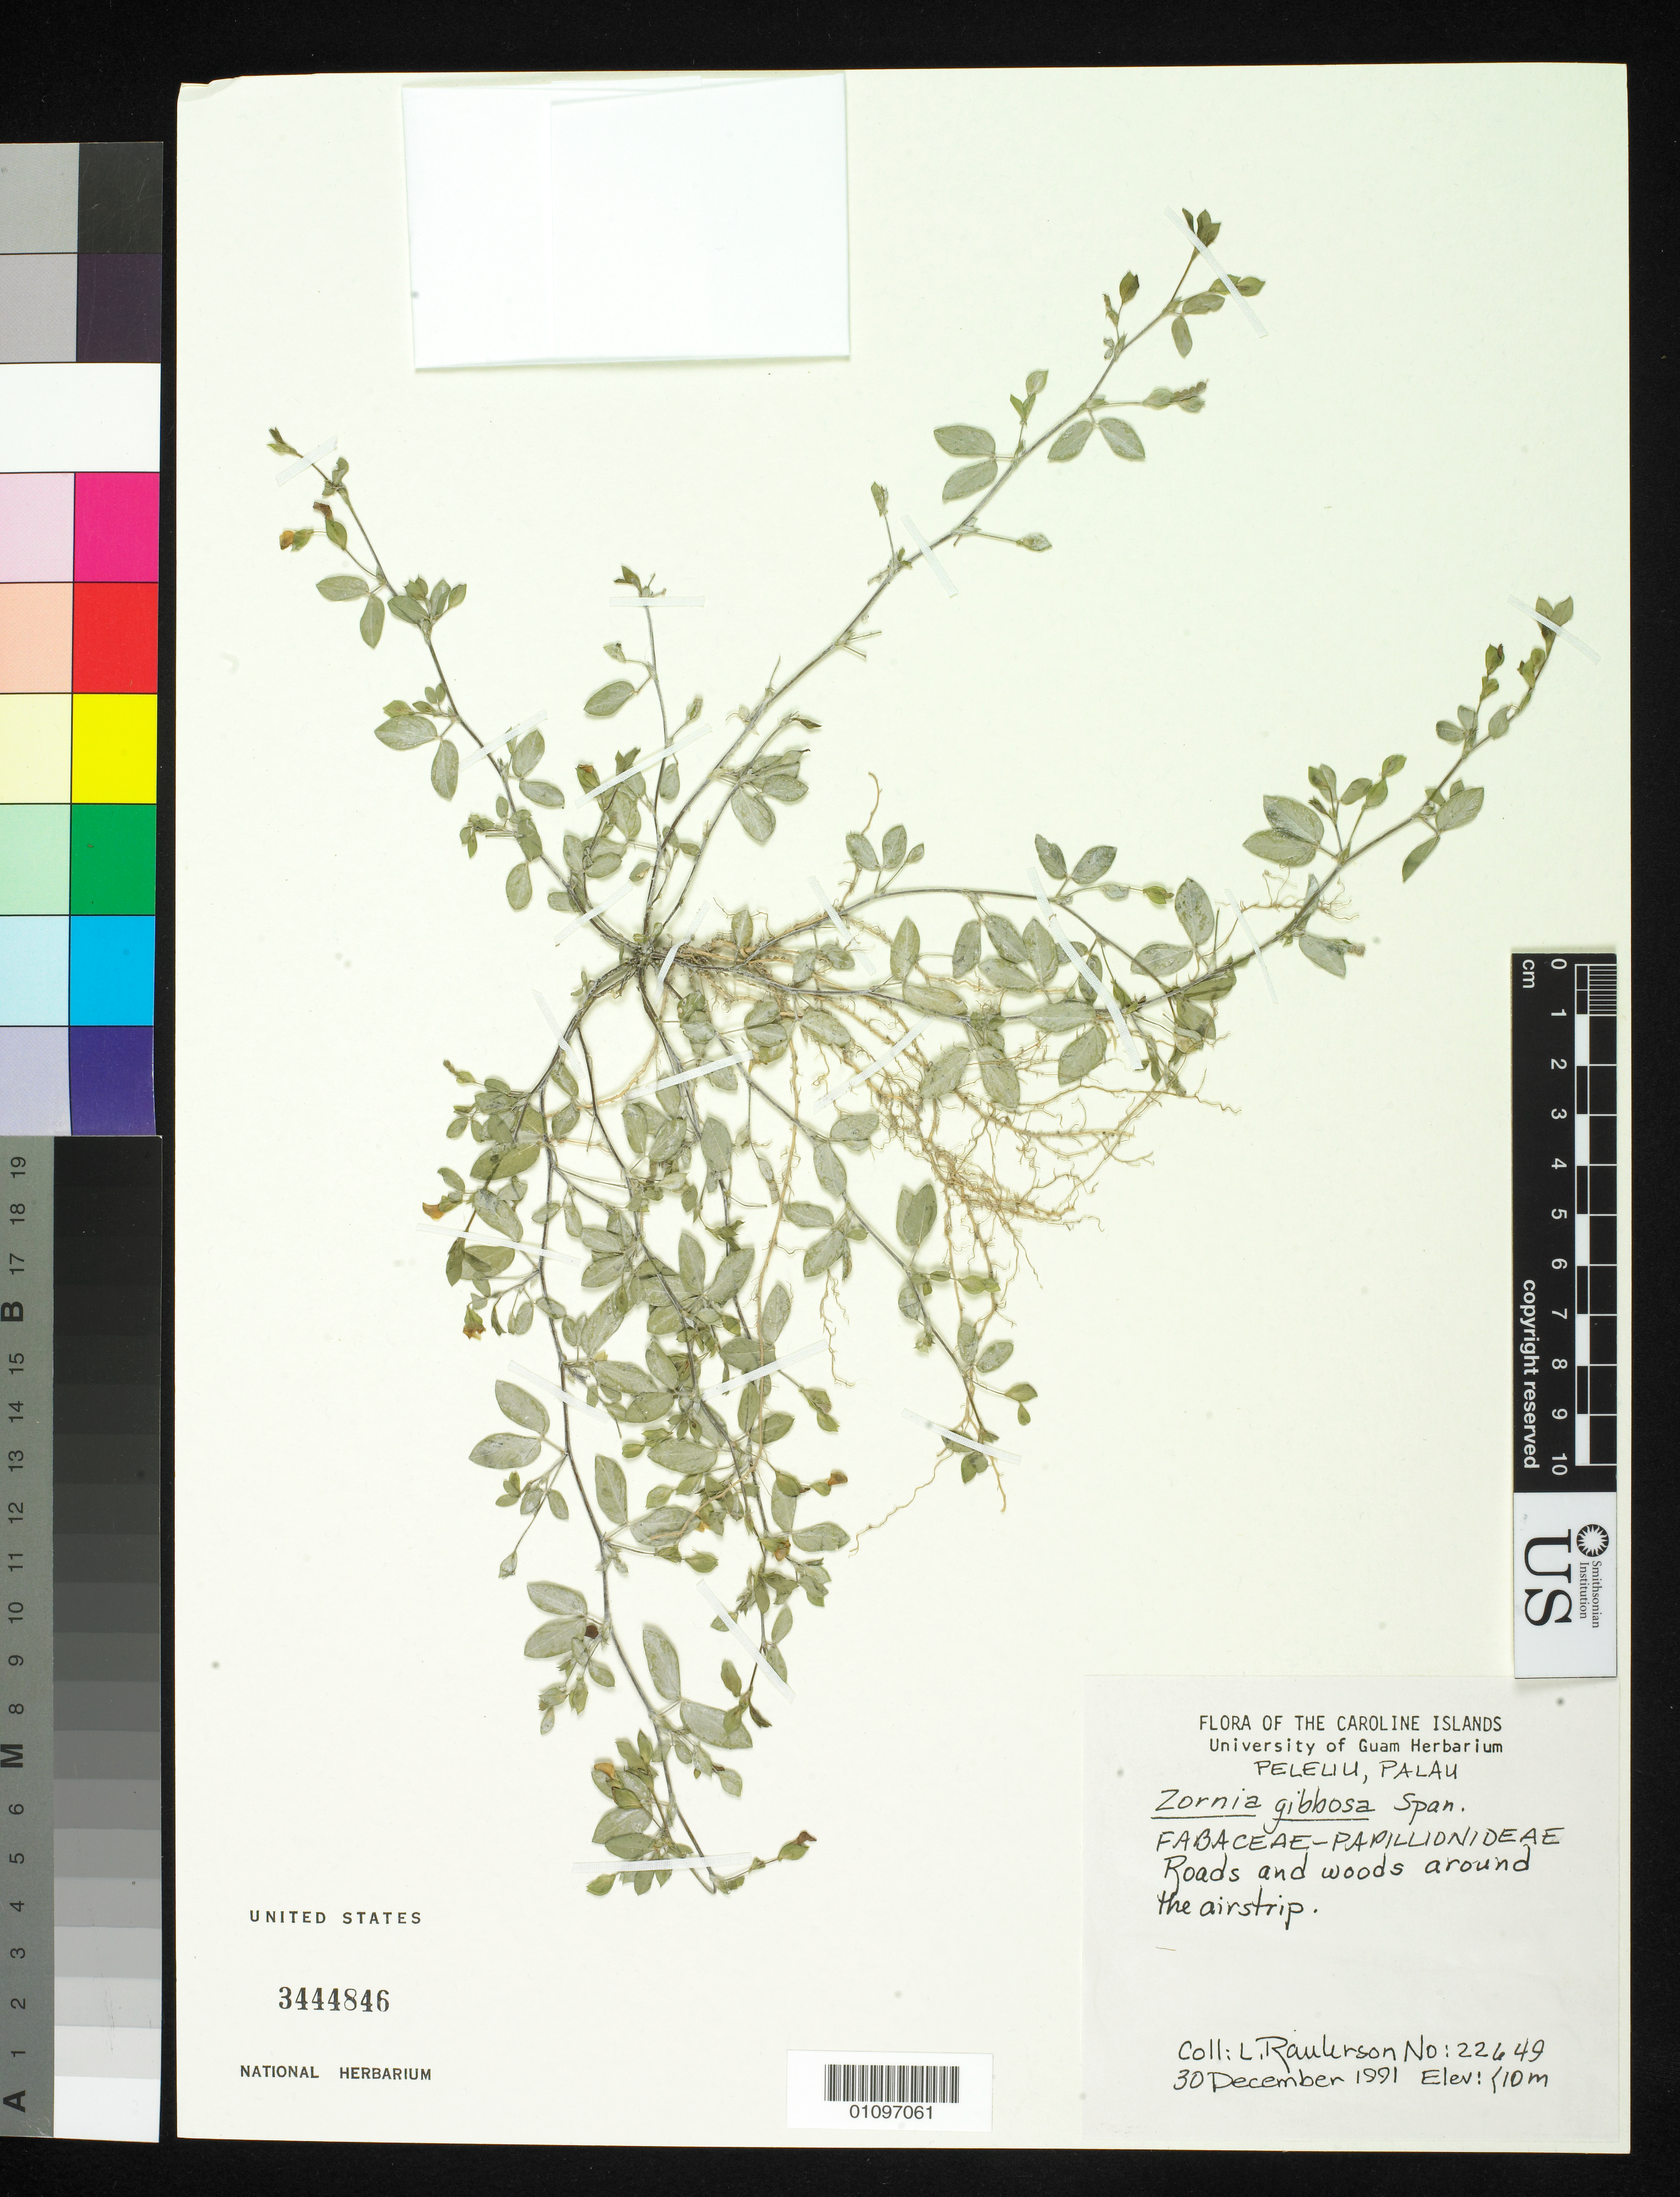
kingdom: Plantae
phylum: Tracheophyta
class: Magnoliopsida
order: Fabales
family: Fabaceae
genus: Zornia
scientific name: Zornia gibbosa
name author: Spanoghe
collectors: L. Raulerson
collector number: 22649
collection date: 1991-12-30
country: Palau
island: Peleliu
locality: Peleliu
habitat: roads and woods around airstrip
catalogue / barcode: US 3444846